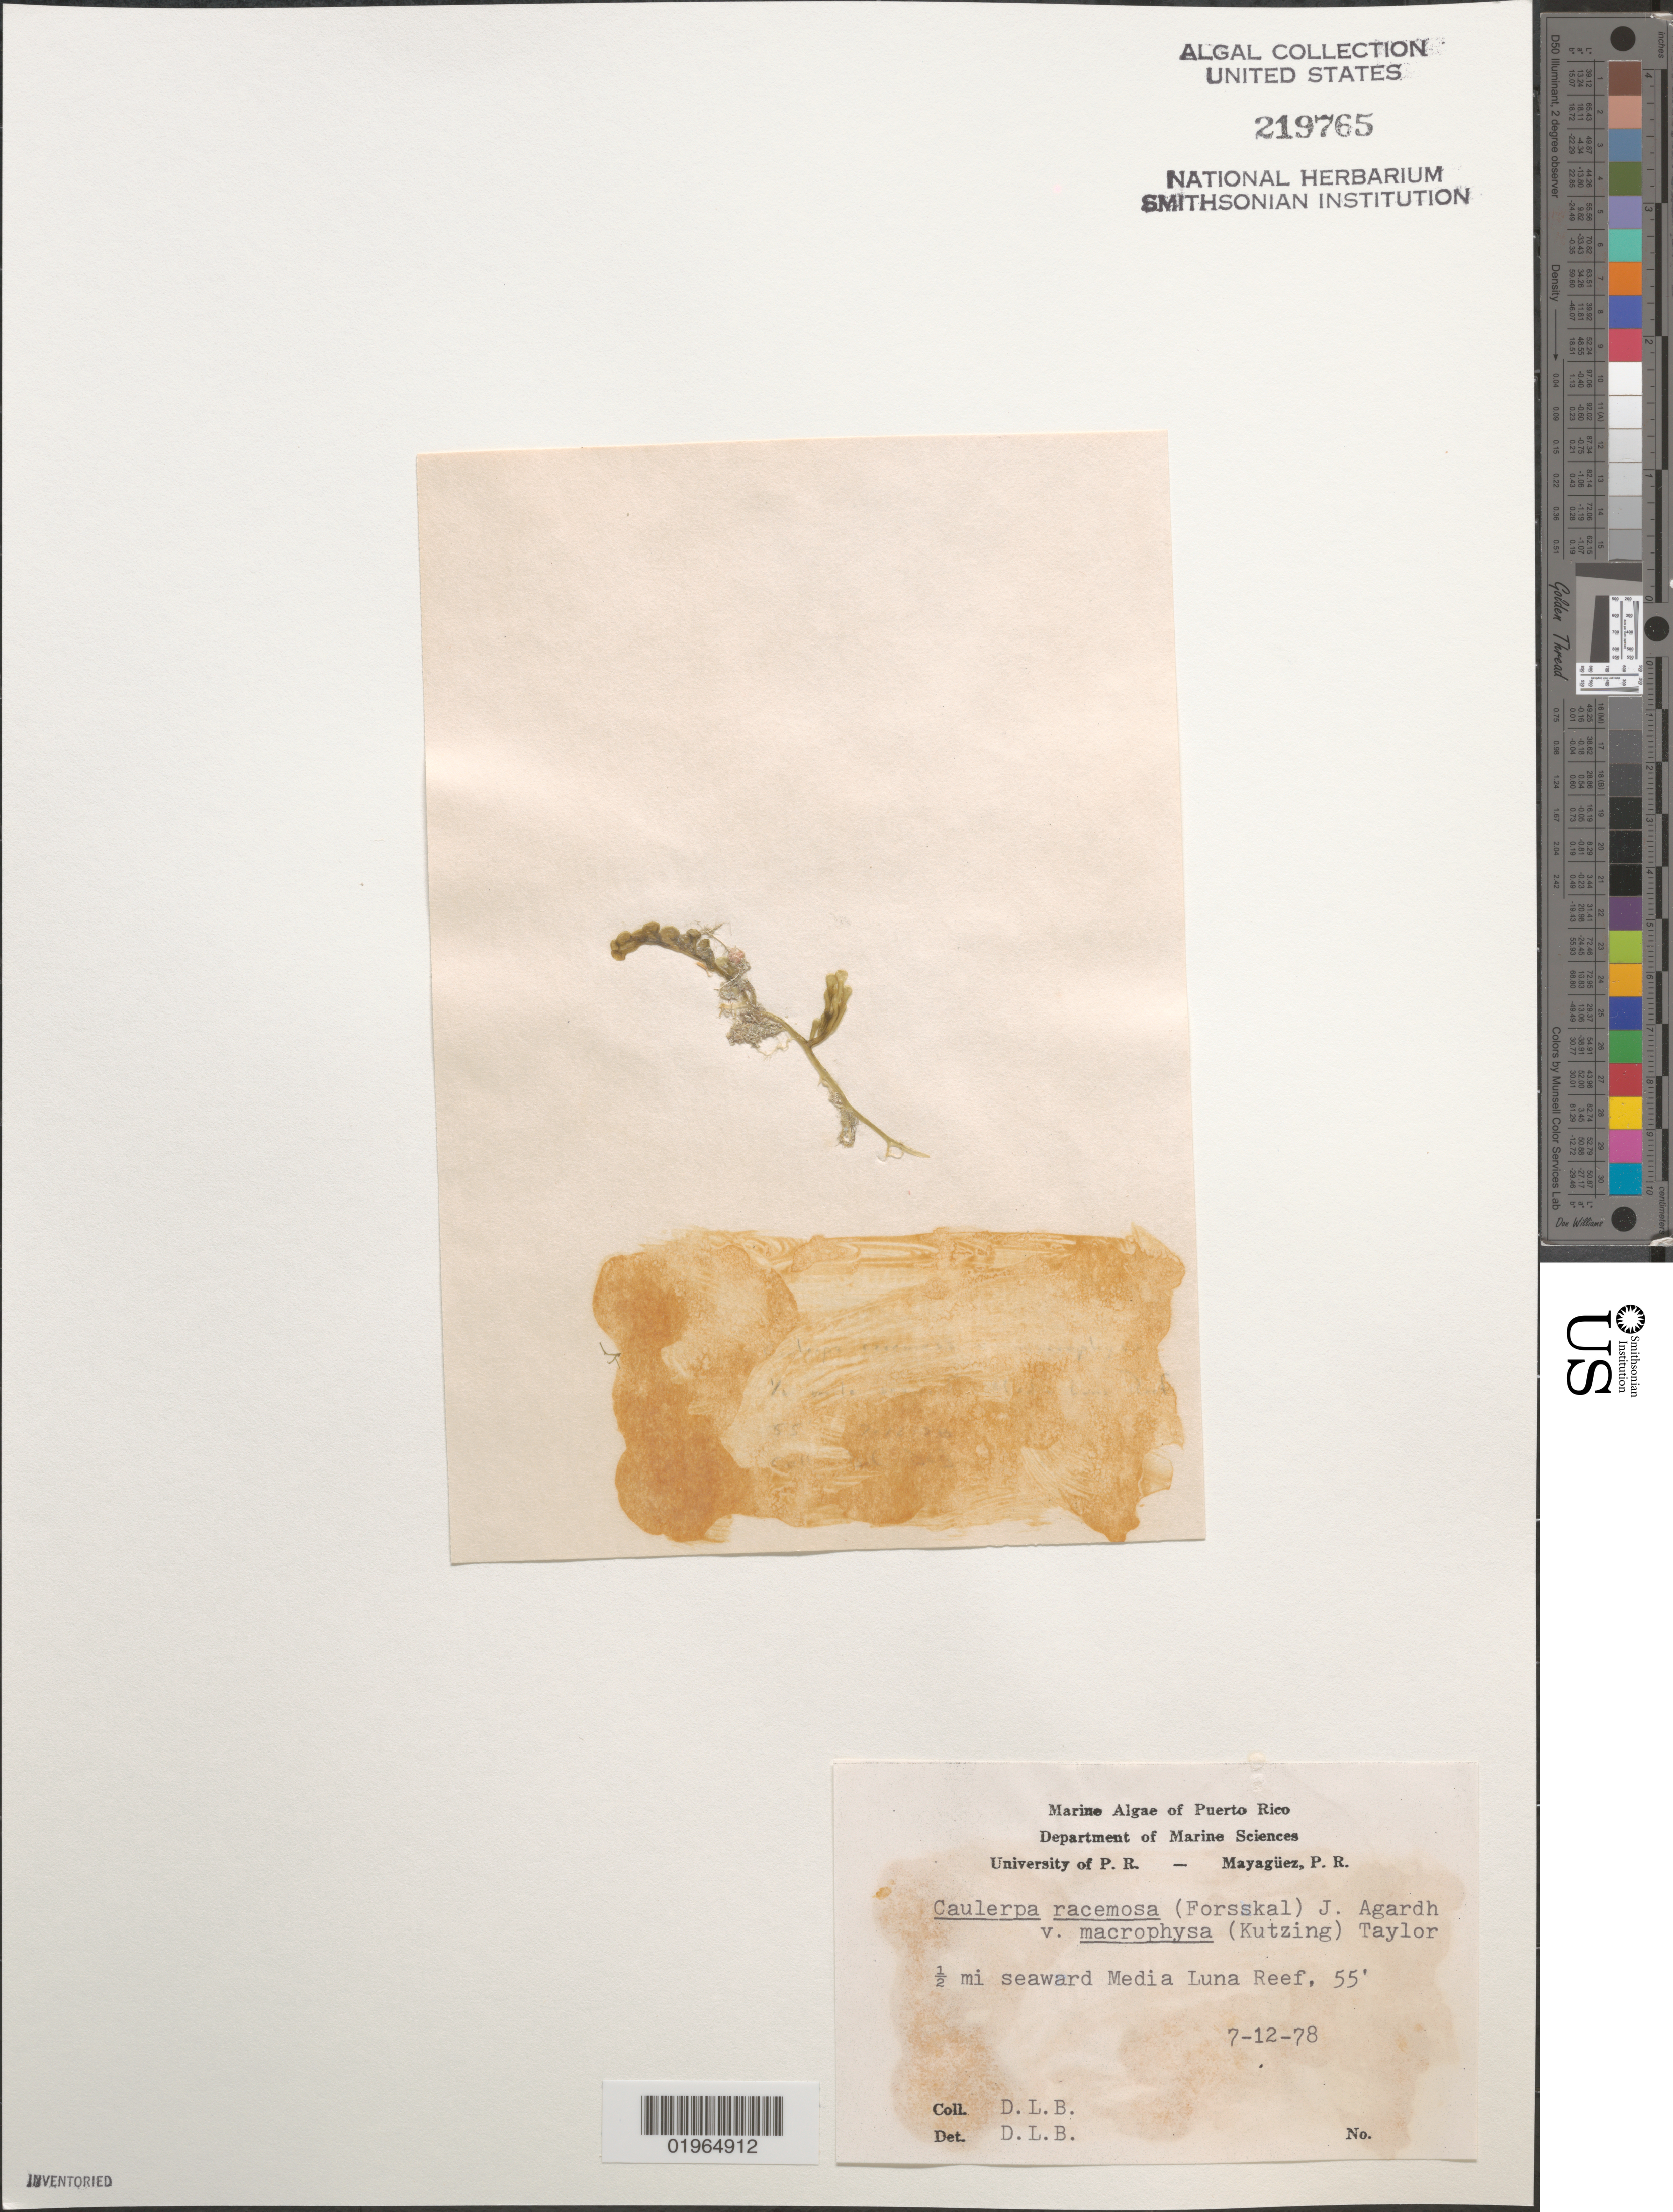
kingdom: Plantae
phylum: Chlorophyta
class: Ulvophyceae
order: Bryopsidales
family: Caulerpaceae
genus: Caulerpa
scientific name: Caulerpa racemosa var. macrophysa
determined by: Ballantine, D. L.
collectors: D.L. Ballantine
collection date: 1978-07-12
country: Puerto Rico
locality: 1/2 mi seaward Media Luna Reef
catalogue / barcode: US 219765